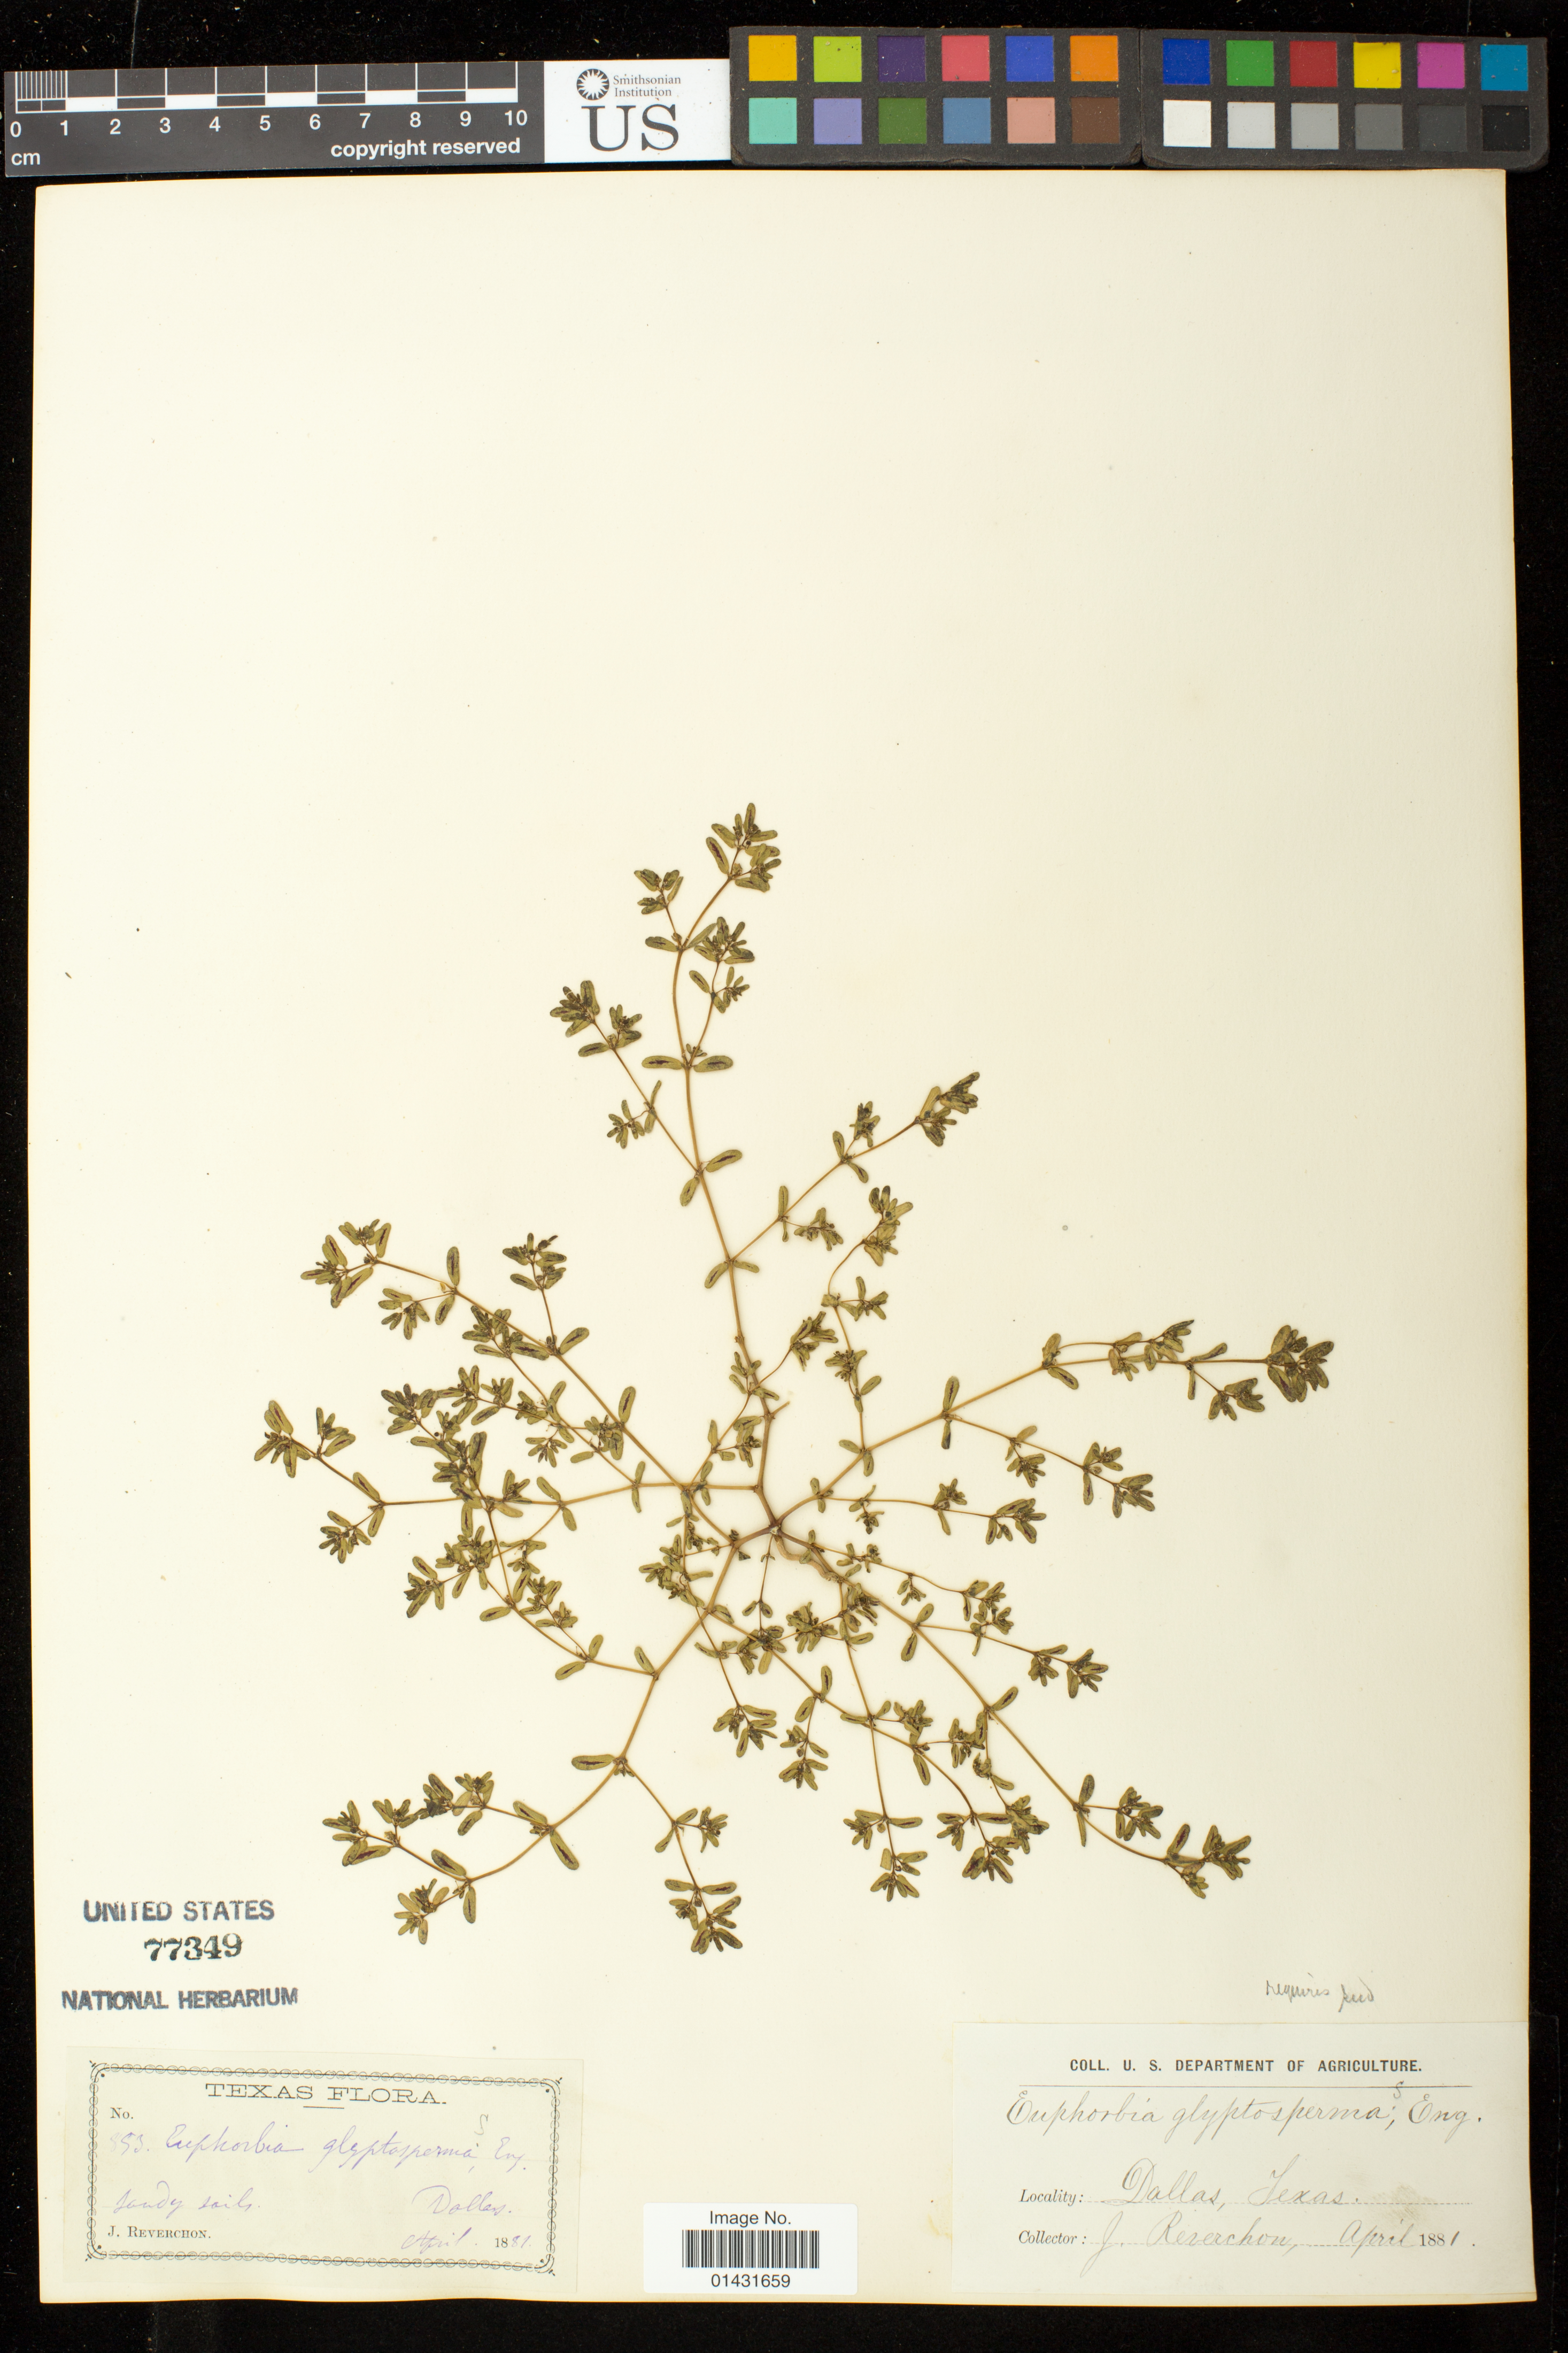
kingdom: Plantae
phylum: Tracheophyta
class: Magnoliopsida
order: Malpighiales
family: Euphorbiaceae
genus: Euphorbia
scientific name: Euphorbia glyptosperma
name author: Engelm.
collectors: J. Reverchon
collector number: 853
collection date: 1881-04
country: United States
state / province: Texas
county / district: Dallas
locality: Dallas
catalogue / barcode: US 77349